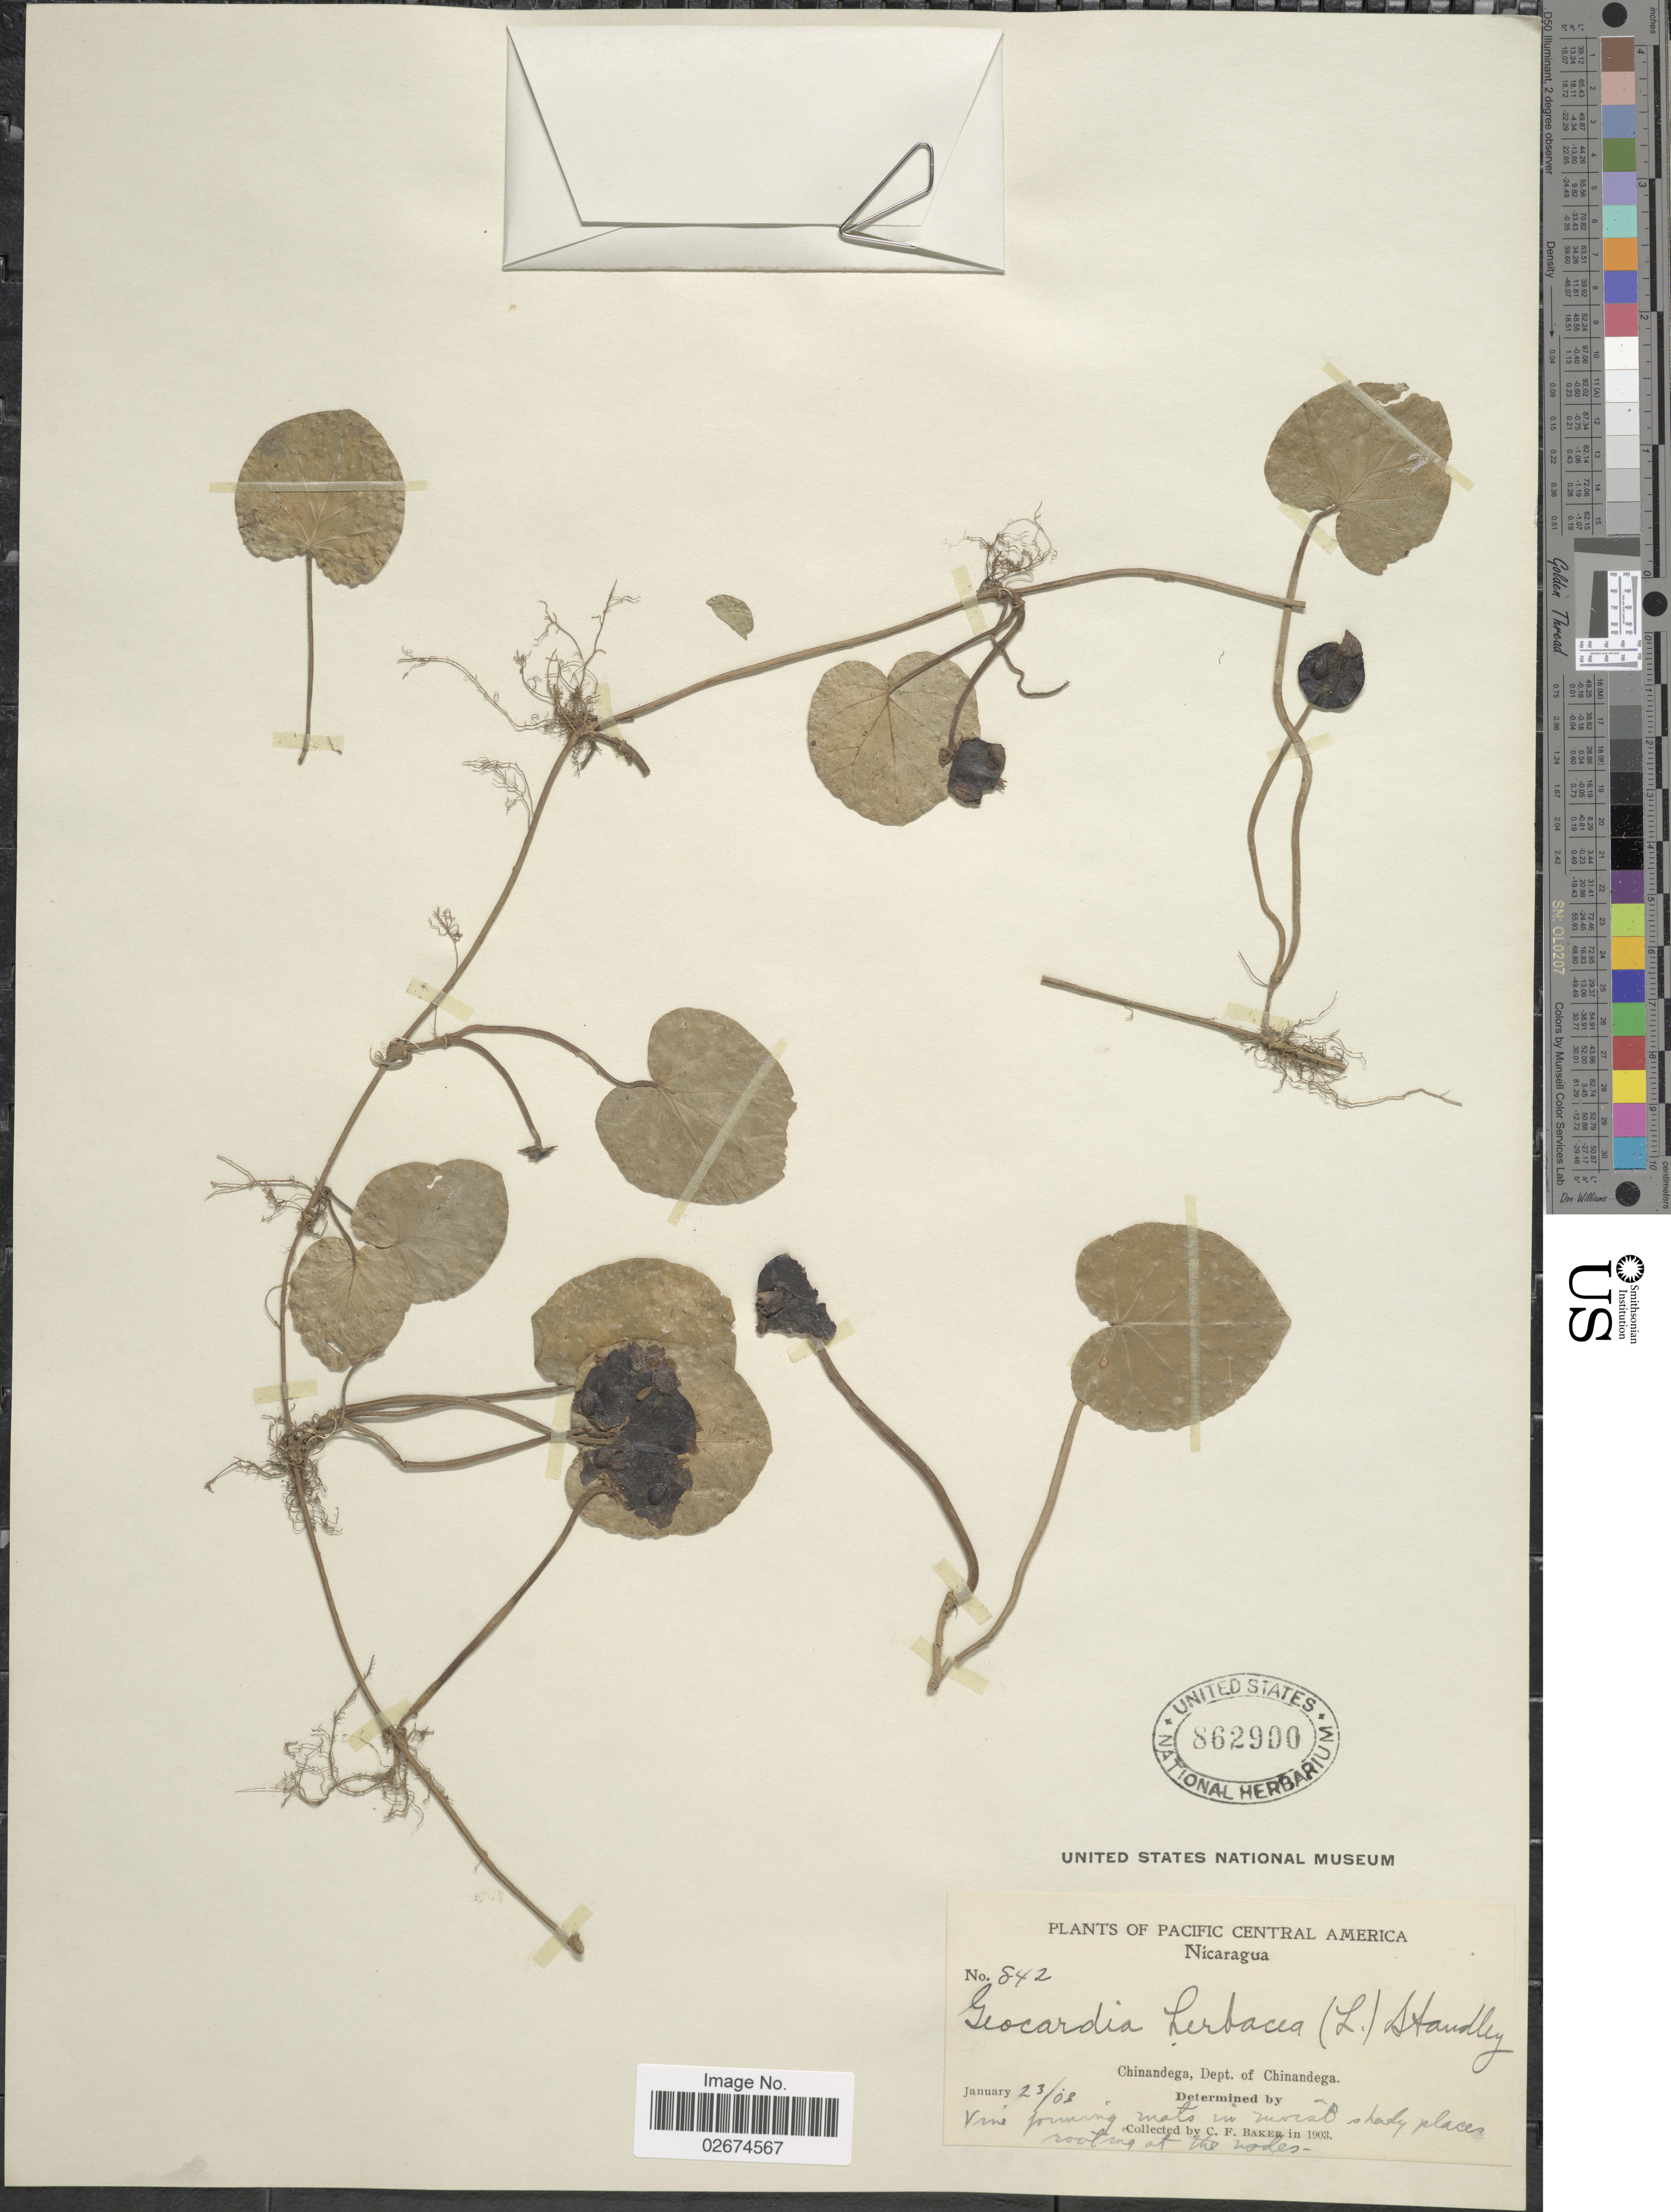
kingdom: Plantae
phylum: Tracheophyta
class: Magnoliopsida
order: Gentianales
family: Rubiaceae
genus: Geophila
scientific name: Geophila macropoda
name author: (Ruiz & Pav.) DC.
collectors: C. F. Baker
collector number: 842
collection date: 1903-01-23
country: Nicaragua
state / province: Chinandega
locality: Dept. of Chinadega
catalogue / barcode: US 862900